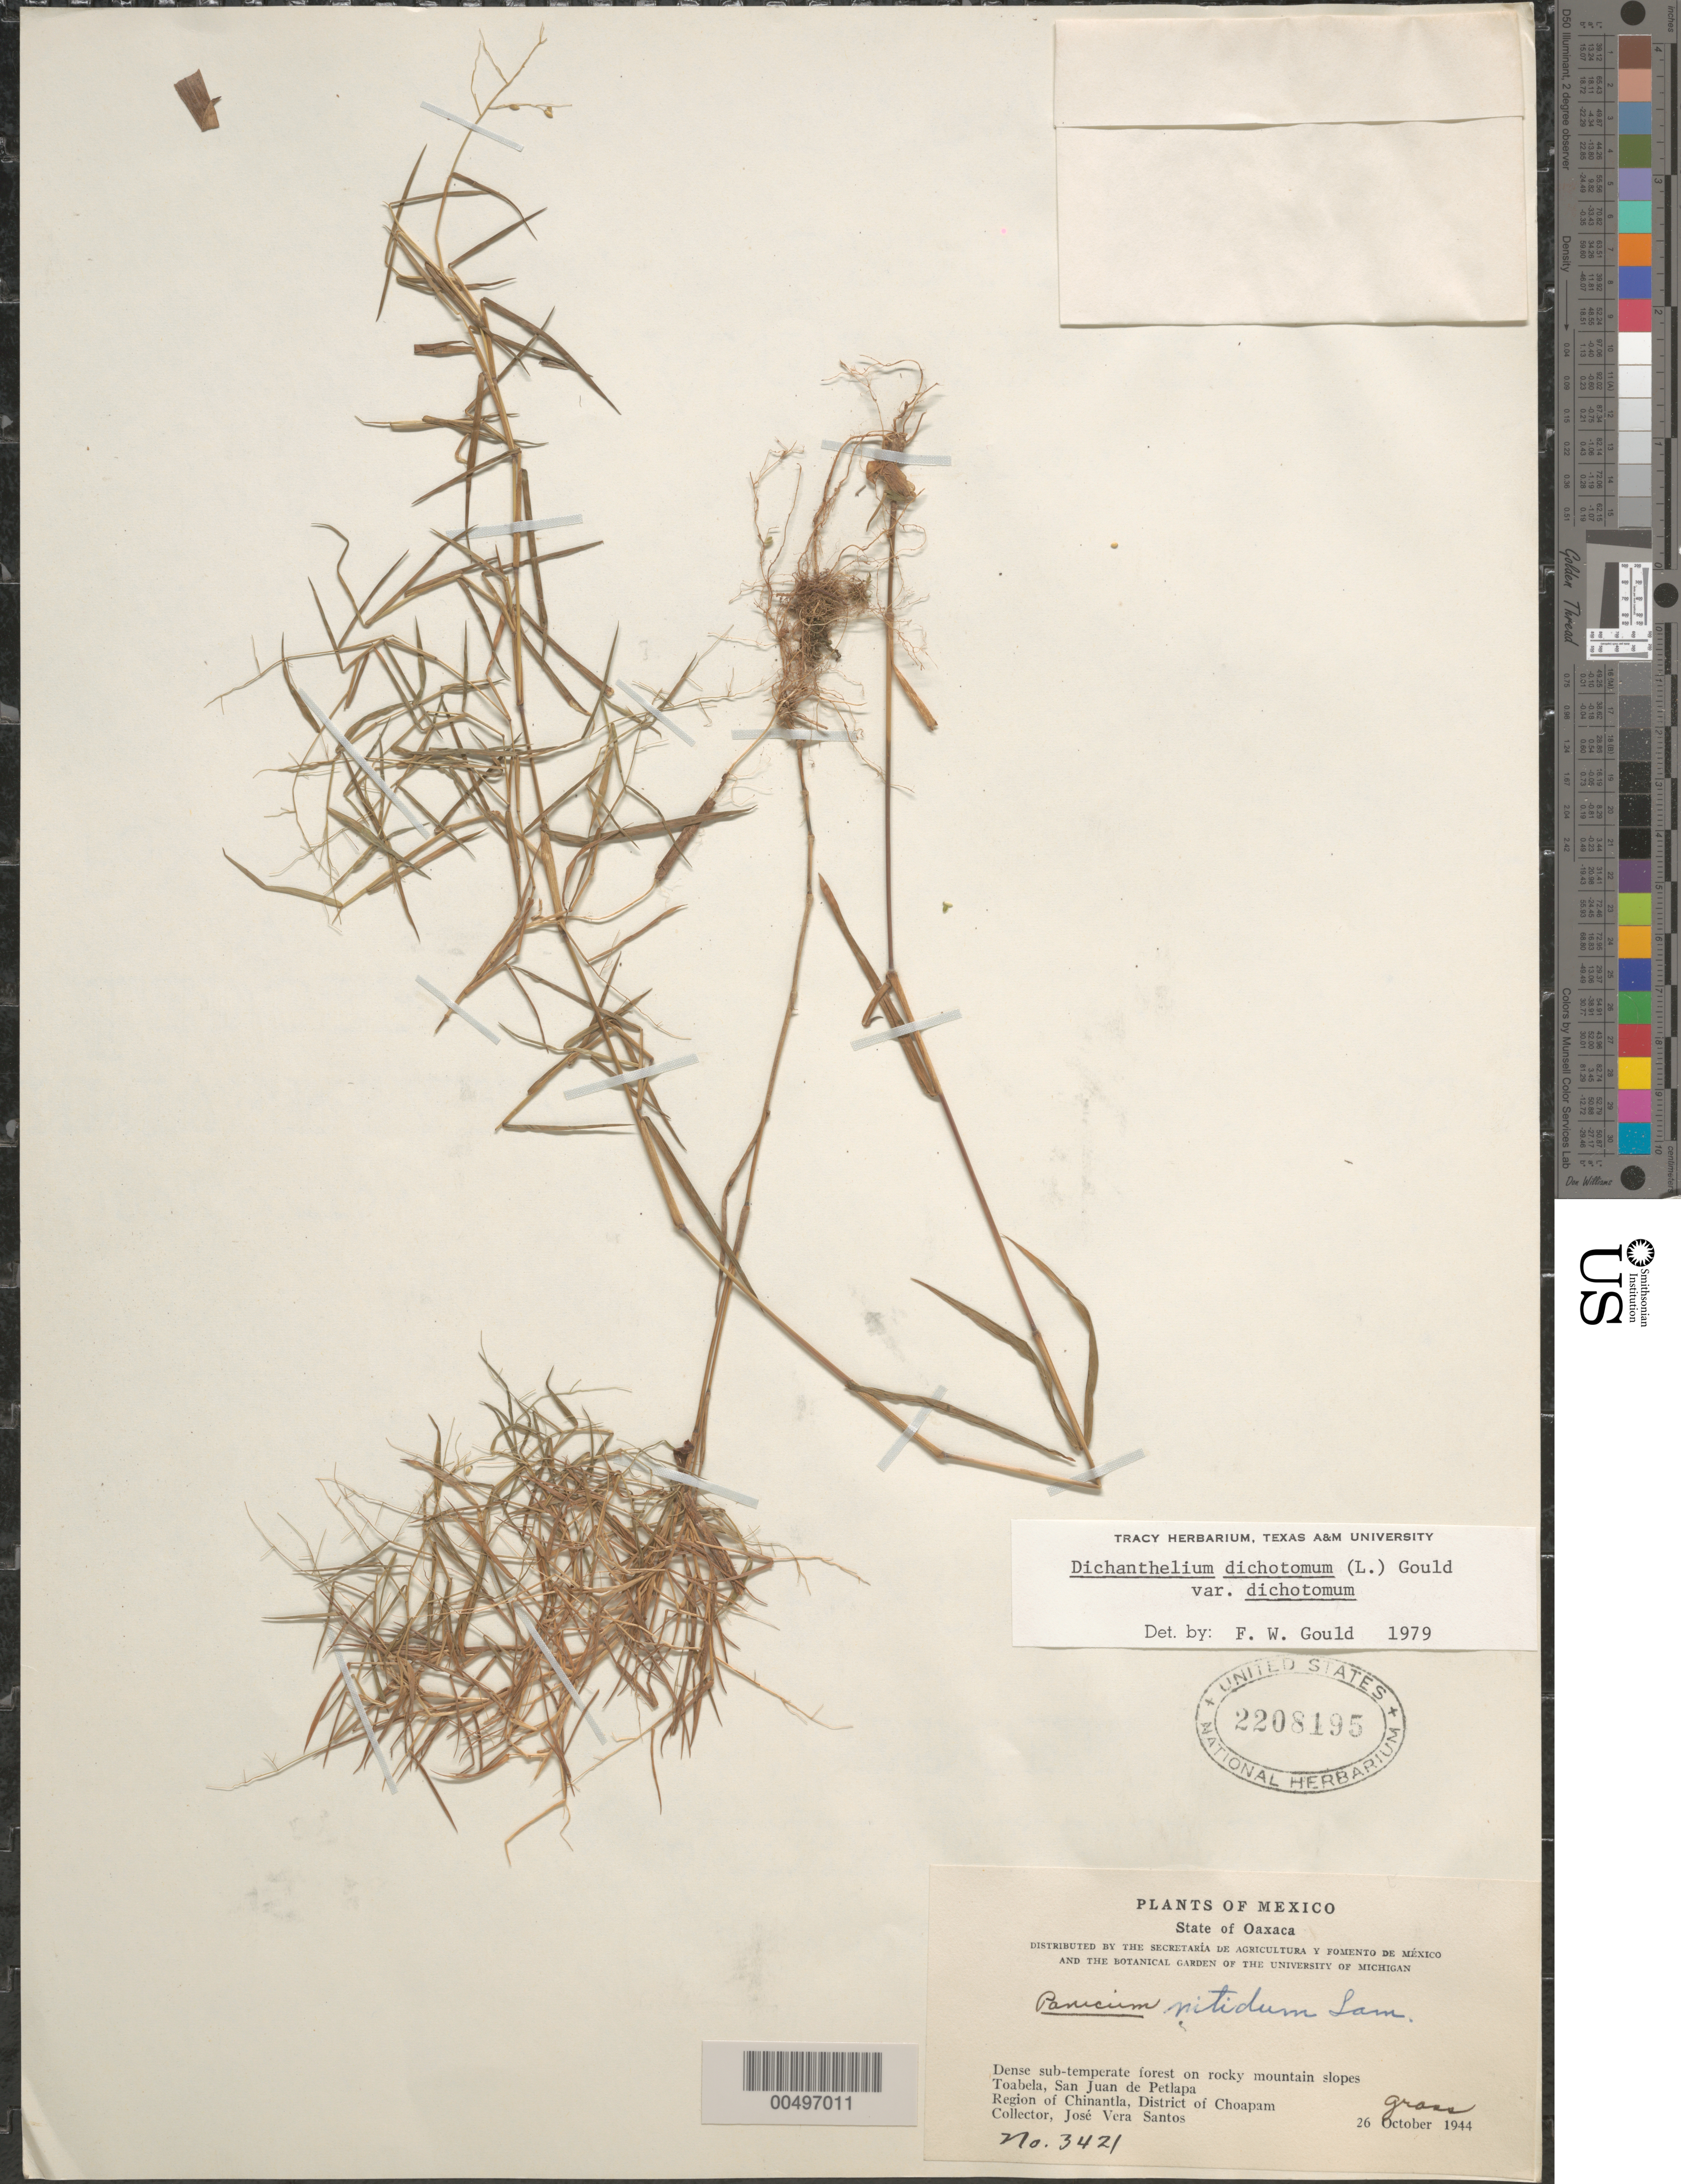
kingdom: Plantae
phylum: Tracheophyta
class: Liliopsida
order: Poales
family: Poaceae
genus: Dichanthelium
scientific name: Dichanthelium dichotomum var. dichotomum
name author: (L.) Gould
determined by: Gould, F. W.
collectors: J. V. Santos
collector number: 3421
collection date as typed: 26 Oct 1944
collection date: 1944-10-26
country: Mexico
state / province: Oaxaca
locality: Toabela, San Juan de Petlapa, region of Chinantla, Dist of Choapam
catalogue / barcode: US 2208195